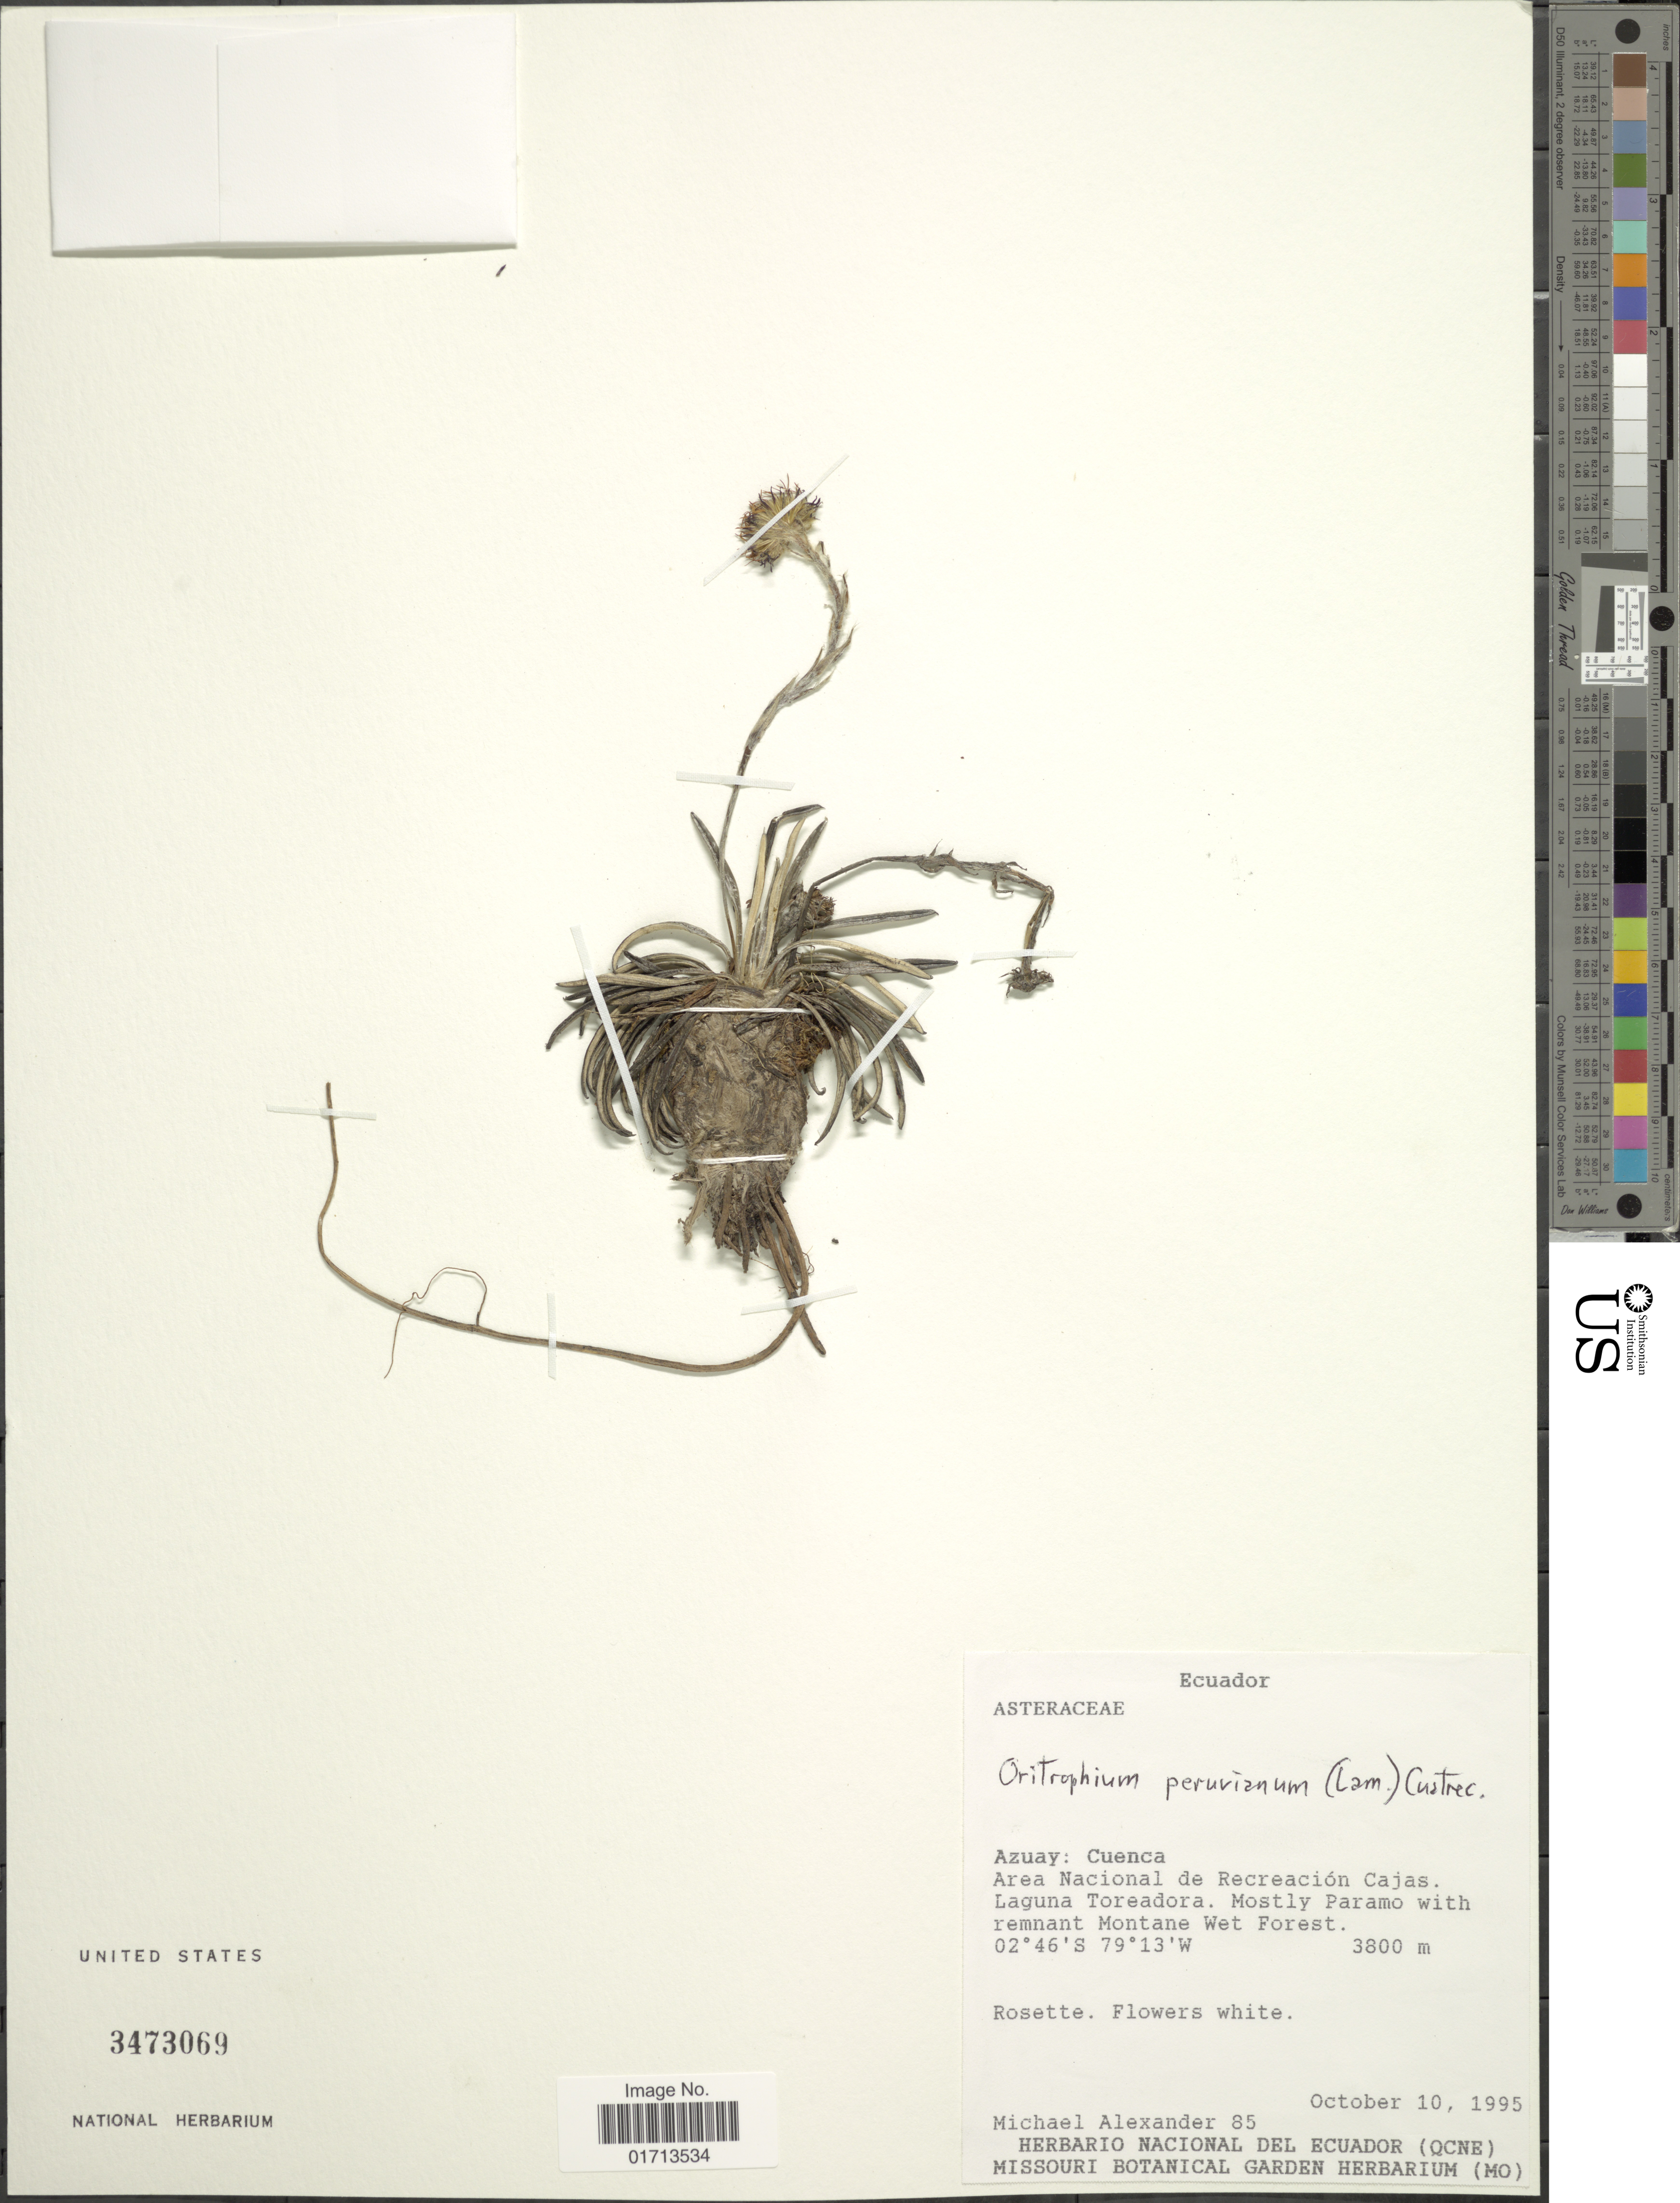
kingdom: Plantae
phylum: Tracheophyta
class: Magnoliopsida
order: Asterales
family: Asteraceae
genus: Oritrophium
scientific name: Oritrophium peruvianum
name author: (Lam.) Cuatrec.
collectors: M. L. Alexander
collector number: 85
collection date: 1995-10-10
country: Ecuador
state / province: Azuay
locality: Cuenca, Area Nacional de Recreación Cajas, Laguna Toreadora.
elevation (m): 3800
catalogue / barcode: US 3473069